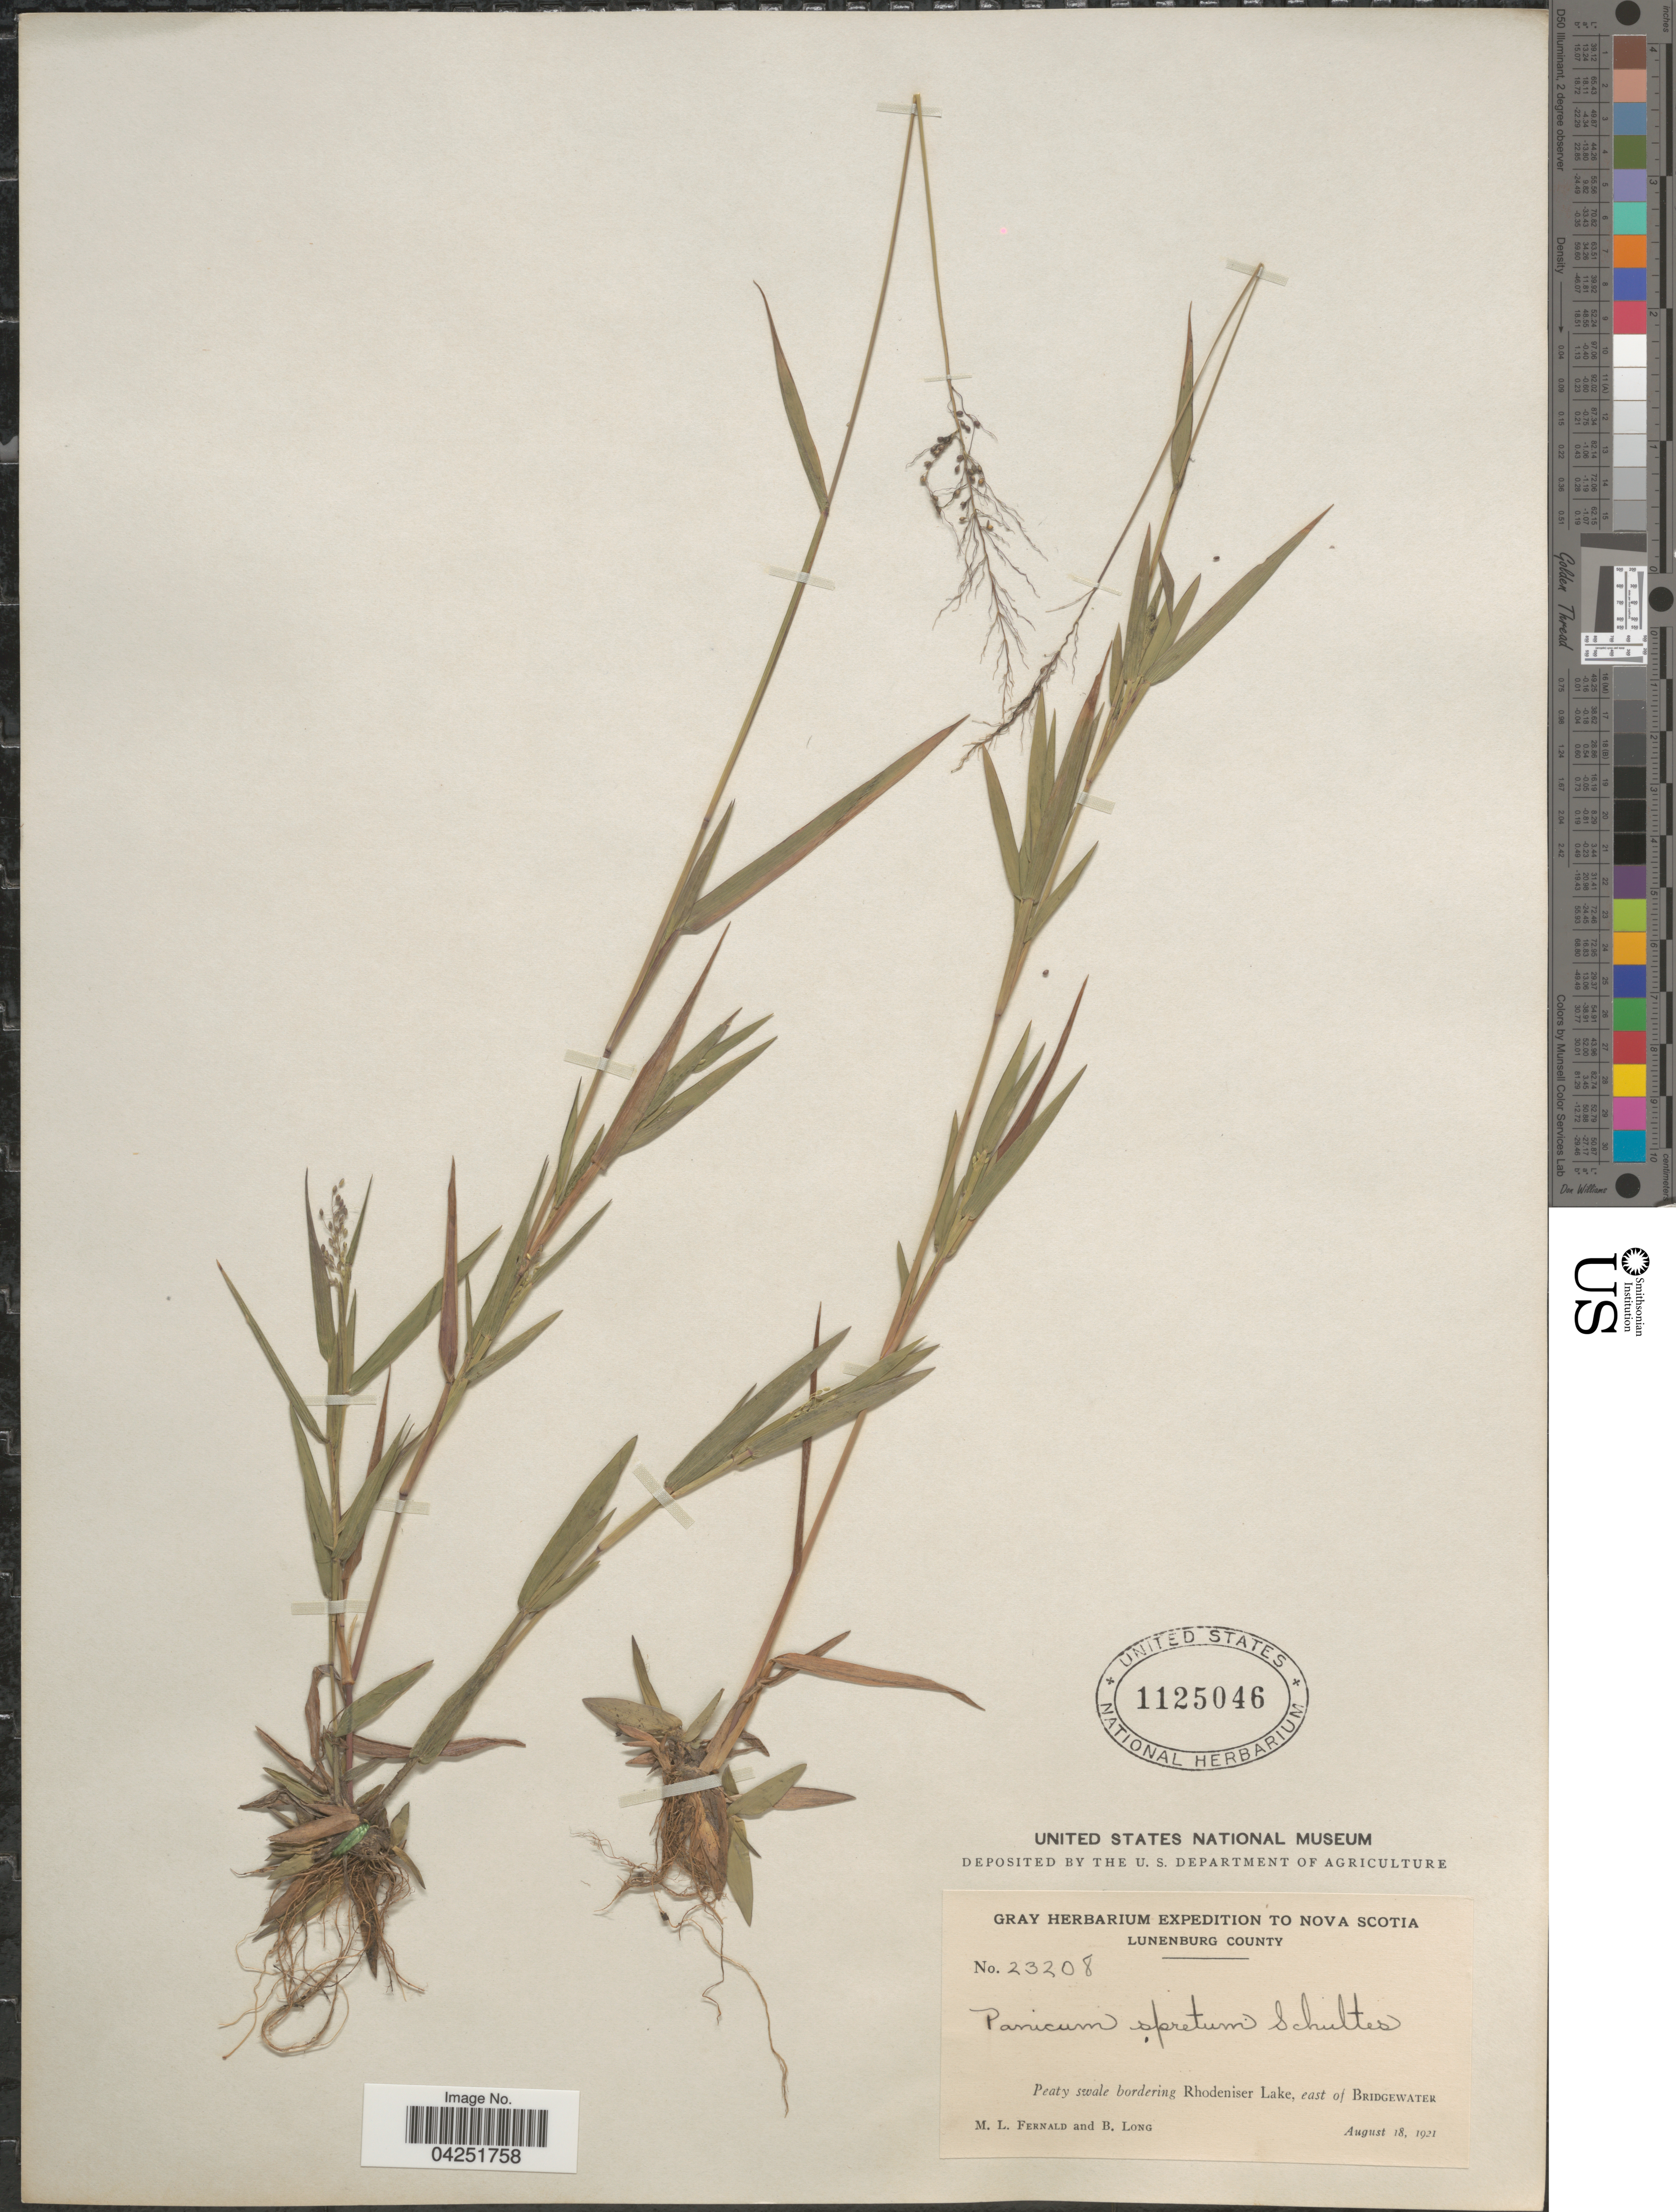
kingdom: Plantae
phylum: Tracheophyta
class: Liliopsida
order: Poales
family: Poaceae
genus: Dichanthelium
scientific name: Dichanthelium acuminatum var. densiflorum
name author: (Rand & Redfield) Gould & C.A. Clark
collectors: M. L. Fernald & B. Long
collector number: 23208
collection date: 1921-08-18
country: Canada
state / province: Nova Scotia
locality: Gray Herbarium Expedition to Nova Scotia. Lunenburg County. Peaty swale bordering Rhodeniser Lake, east of Bridgewater.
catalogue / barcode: US 1125046